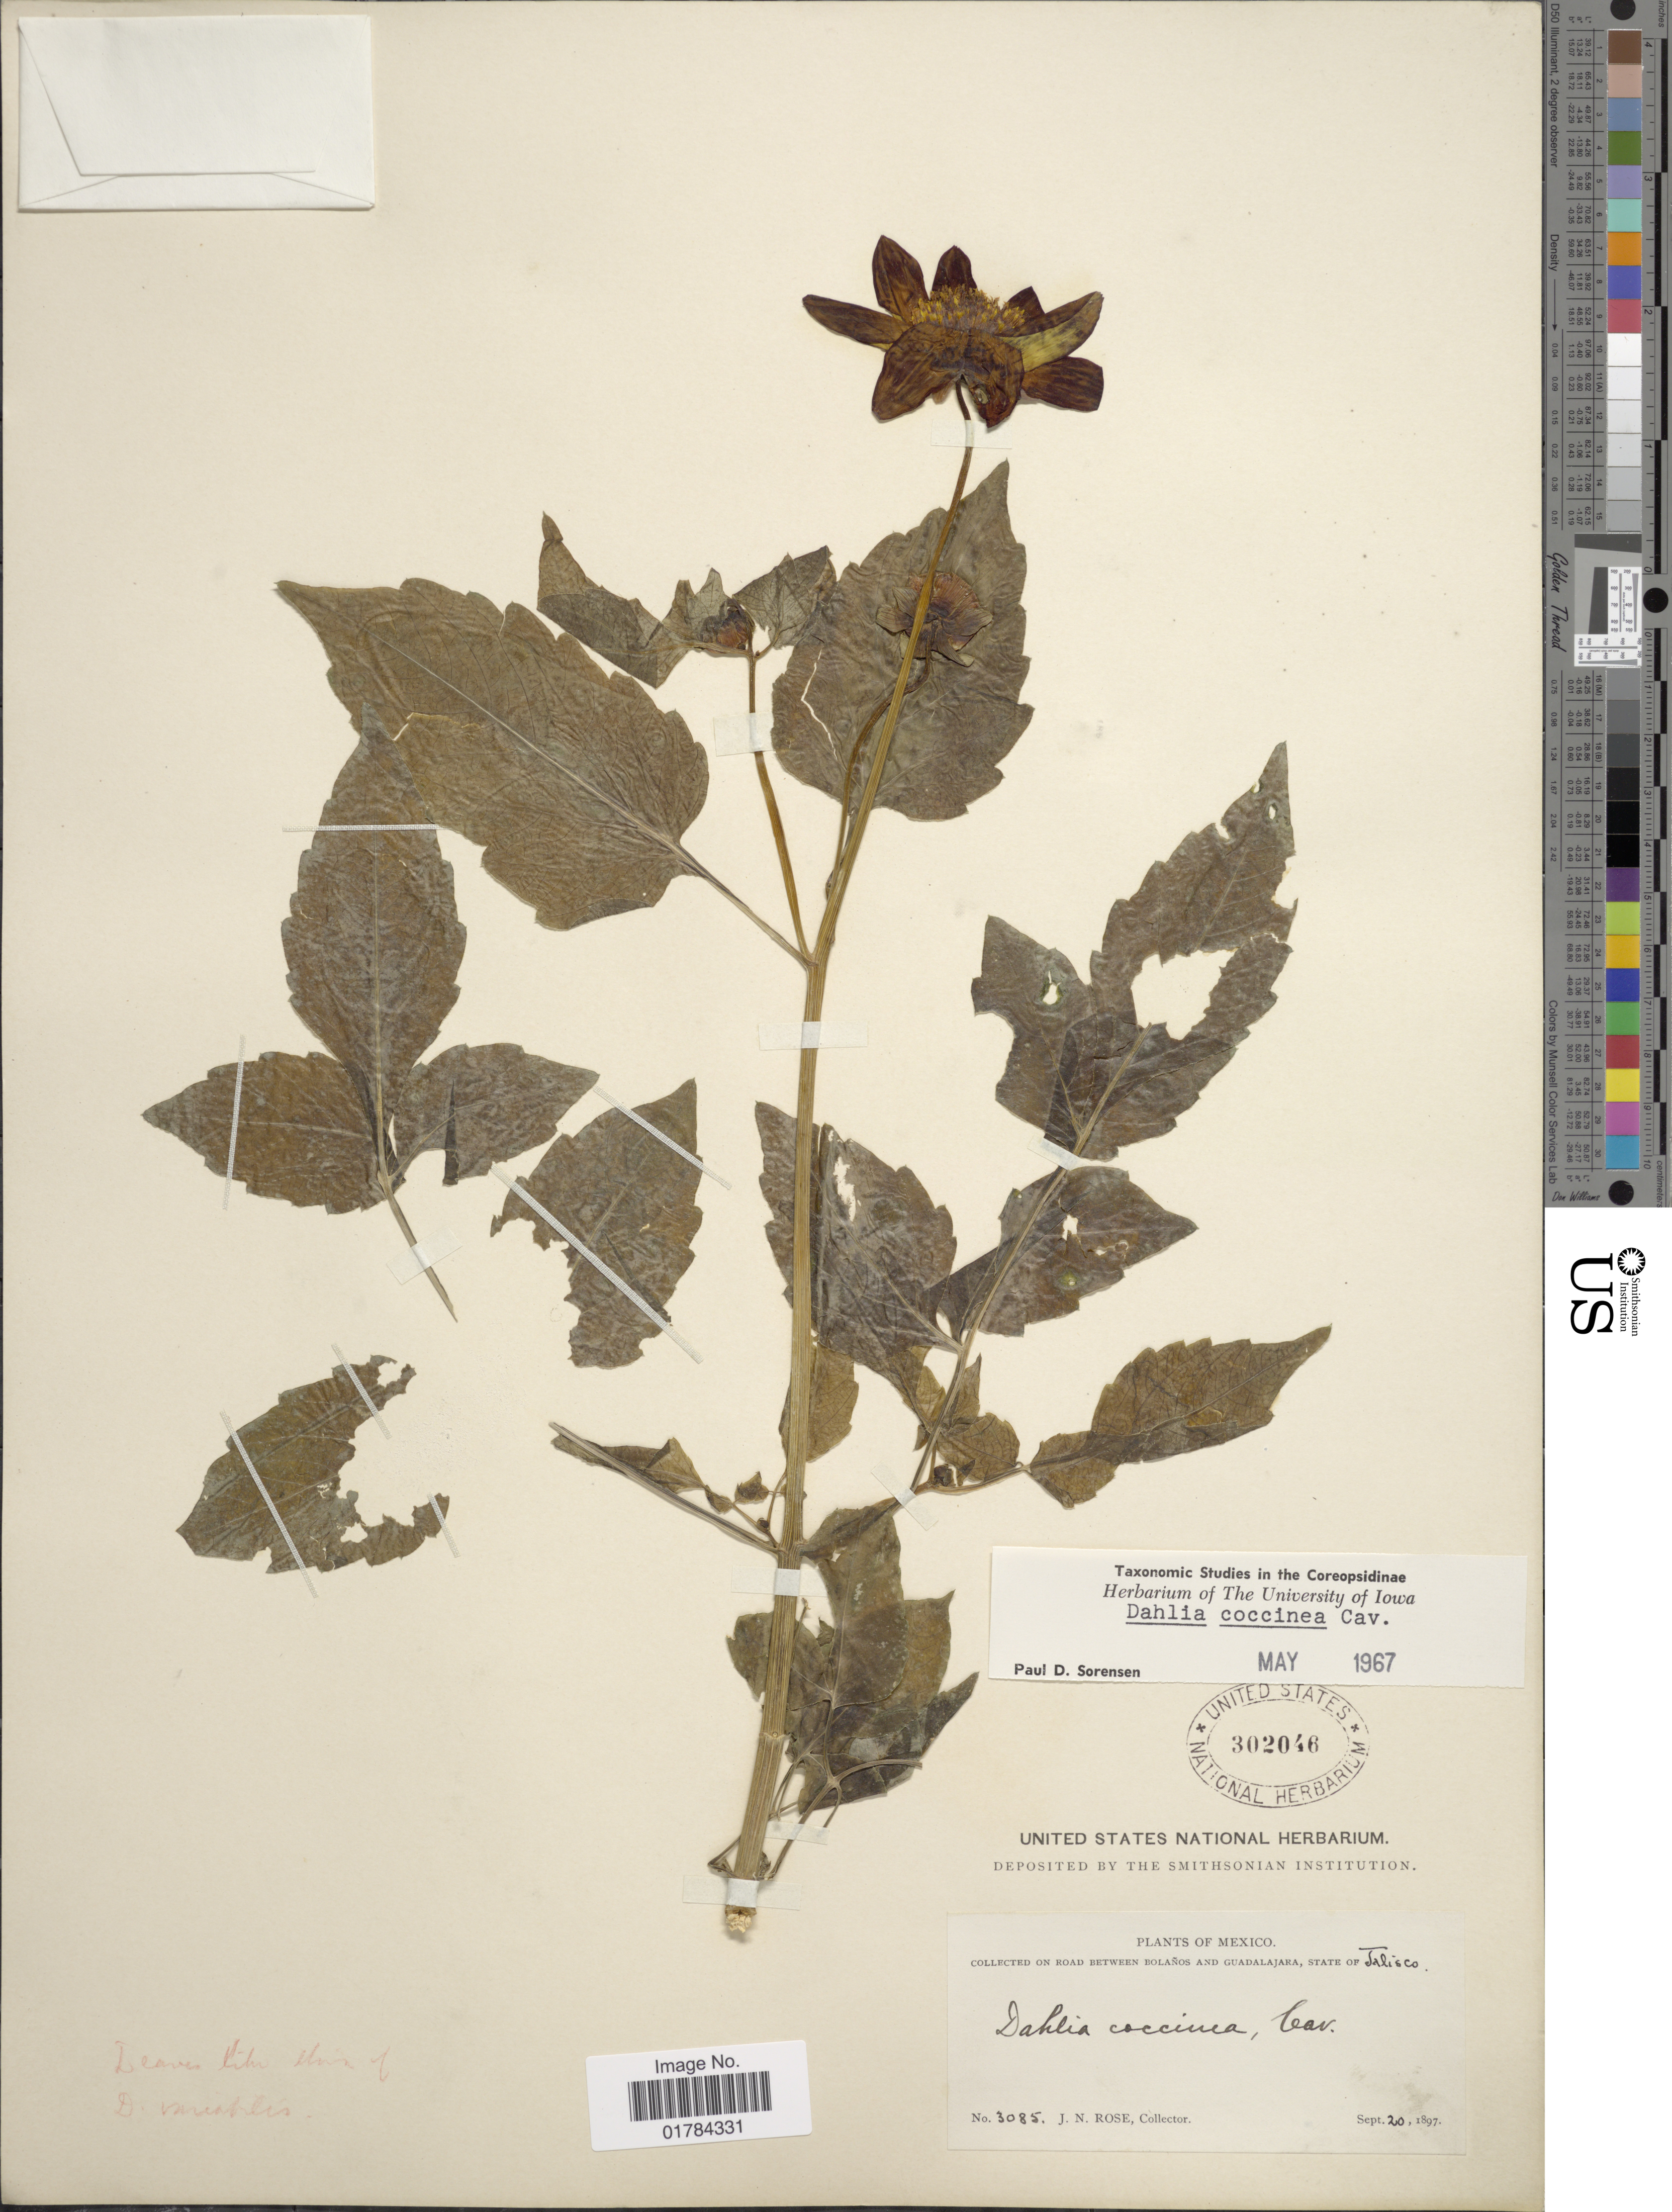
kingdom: Plantae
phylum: Tracheophyta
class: Magnoliopsida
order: Asterales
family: Asteraceae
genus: Dahlia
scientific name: Dahlia coccinea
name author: Cav.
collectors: J. N. Rose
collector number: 3085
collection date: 1897-09-20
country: Mexico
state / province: Jalisco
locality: Road between Bolanos and Guadalajara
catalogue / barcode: US 302048